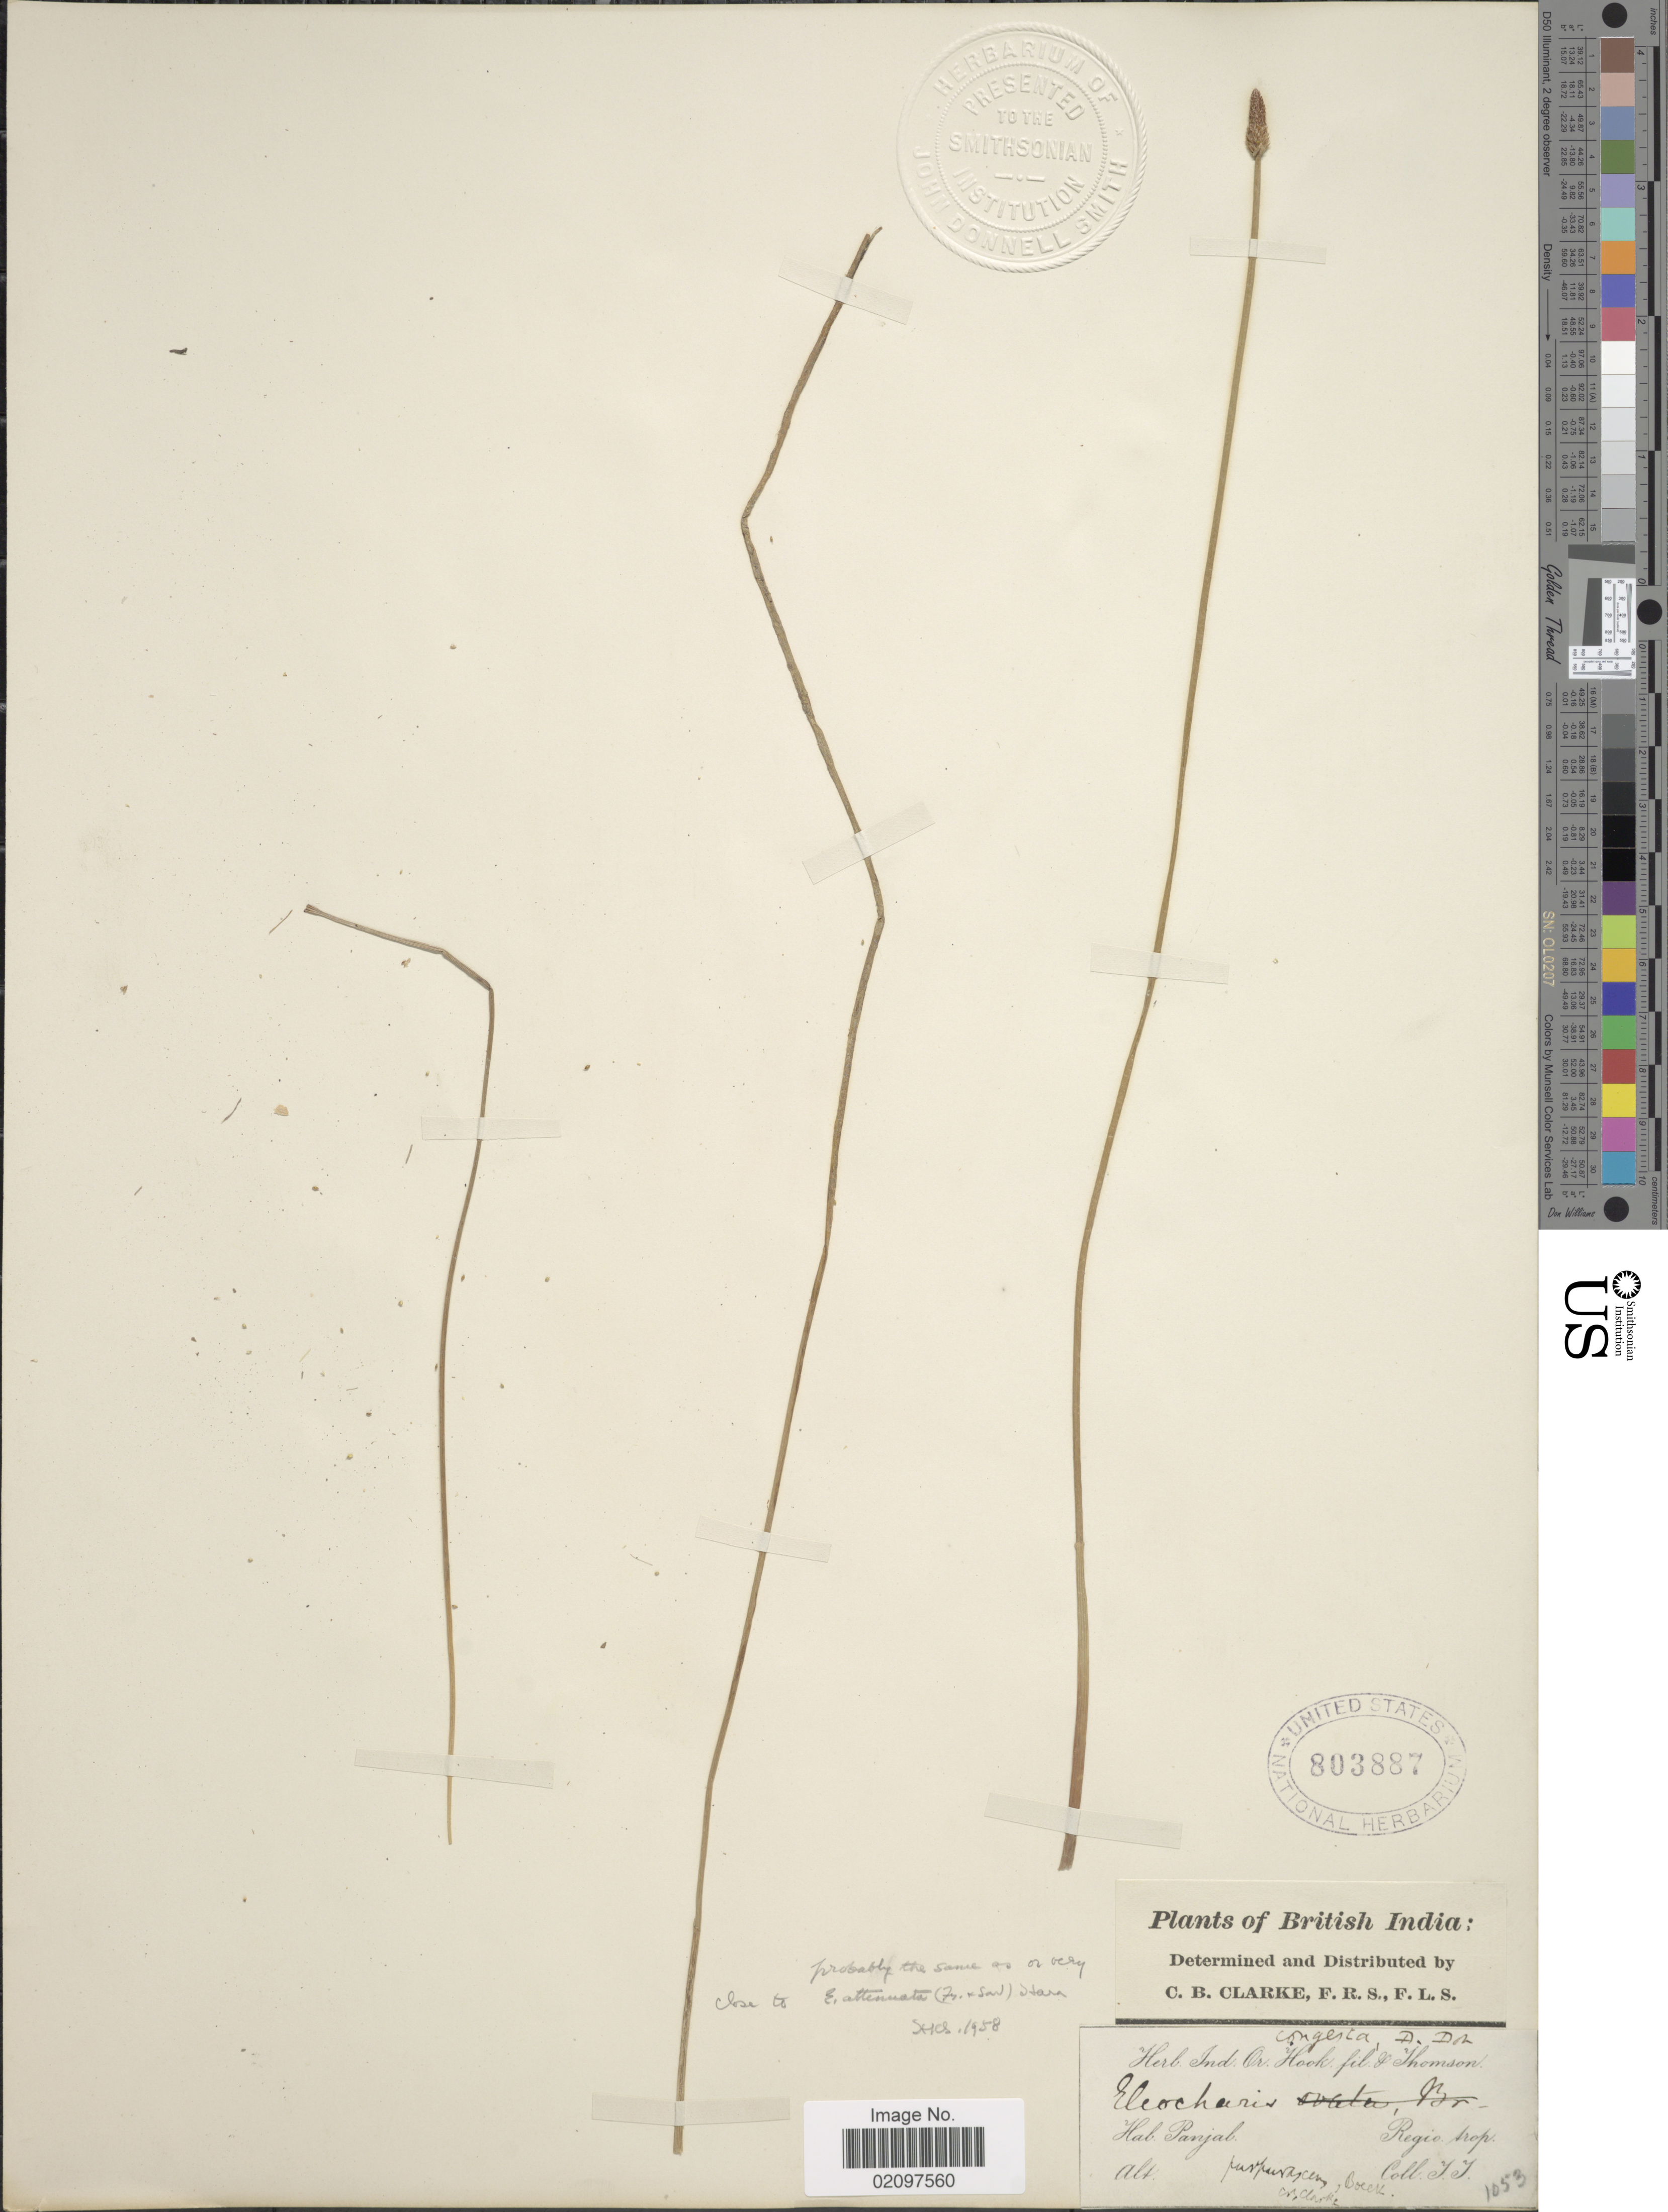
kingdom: Plantae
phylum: Tracheophyta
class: Liliopsida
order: Poales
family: Cyperaceae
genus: Eleocharis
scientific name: Eleocharis congesta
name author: D. Don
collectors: T. Thomson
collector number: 1053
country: India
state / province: Punjab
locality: British India, Panjab, Regio. Trop.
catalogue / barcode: US 803887